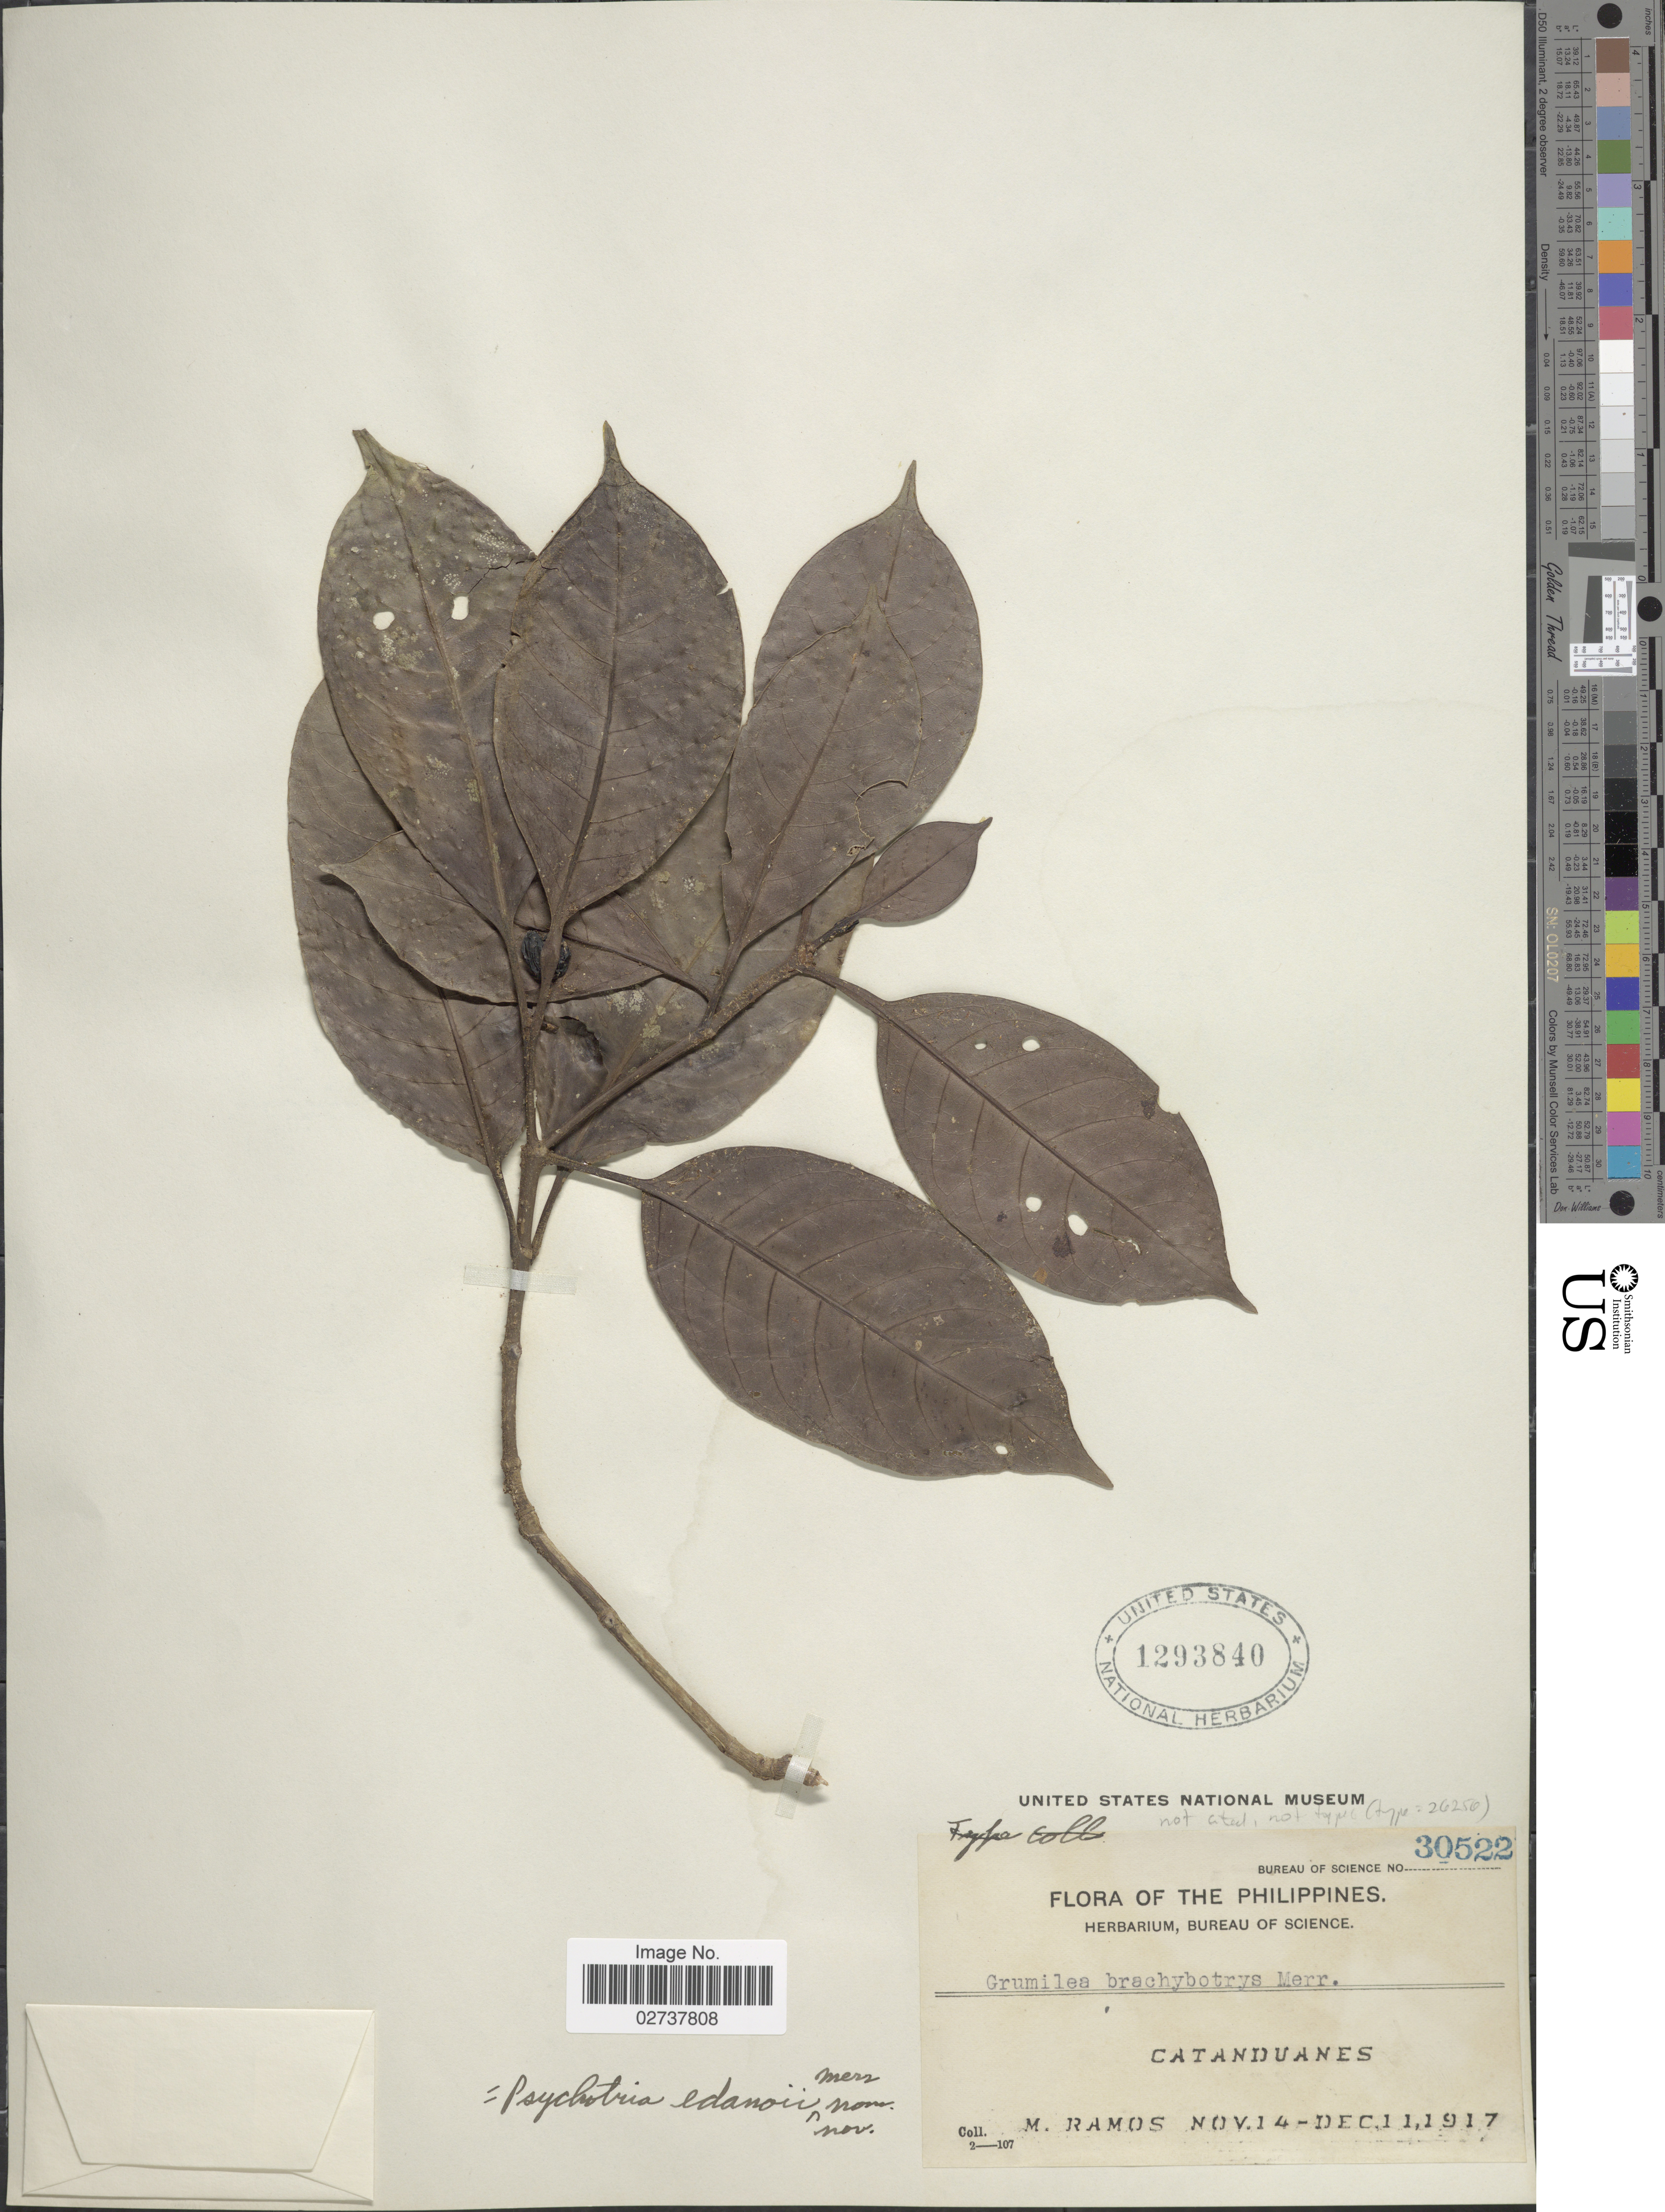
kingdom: Plantae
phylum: Tracheophyta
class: Magnoliopsida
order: Gentianales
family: Rubiaceae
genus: Psychotria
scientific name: Psychotria edanoii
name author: Merr.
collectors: M. Ramos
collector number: Bureau of Science 30522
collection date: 1917-11-14/1917-12-11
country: Philippines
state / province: Bicol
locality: Catanduanes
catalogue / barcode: US 1293840